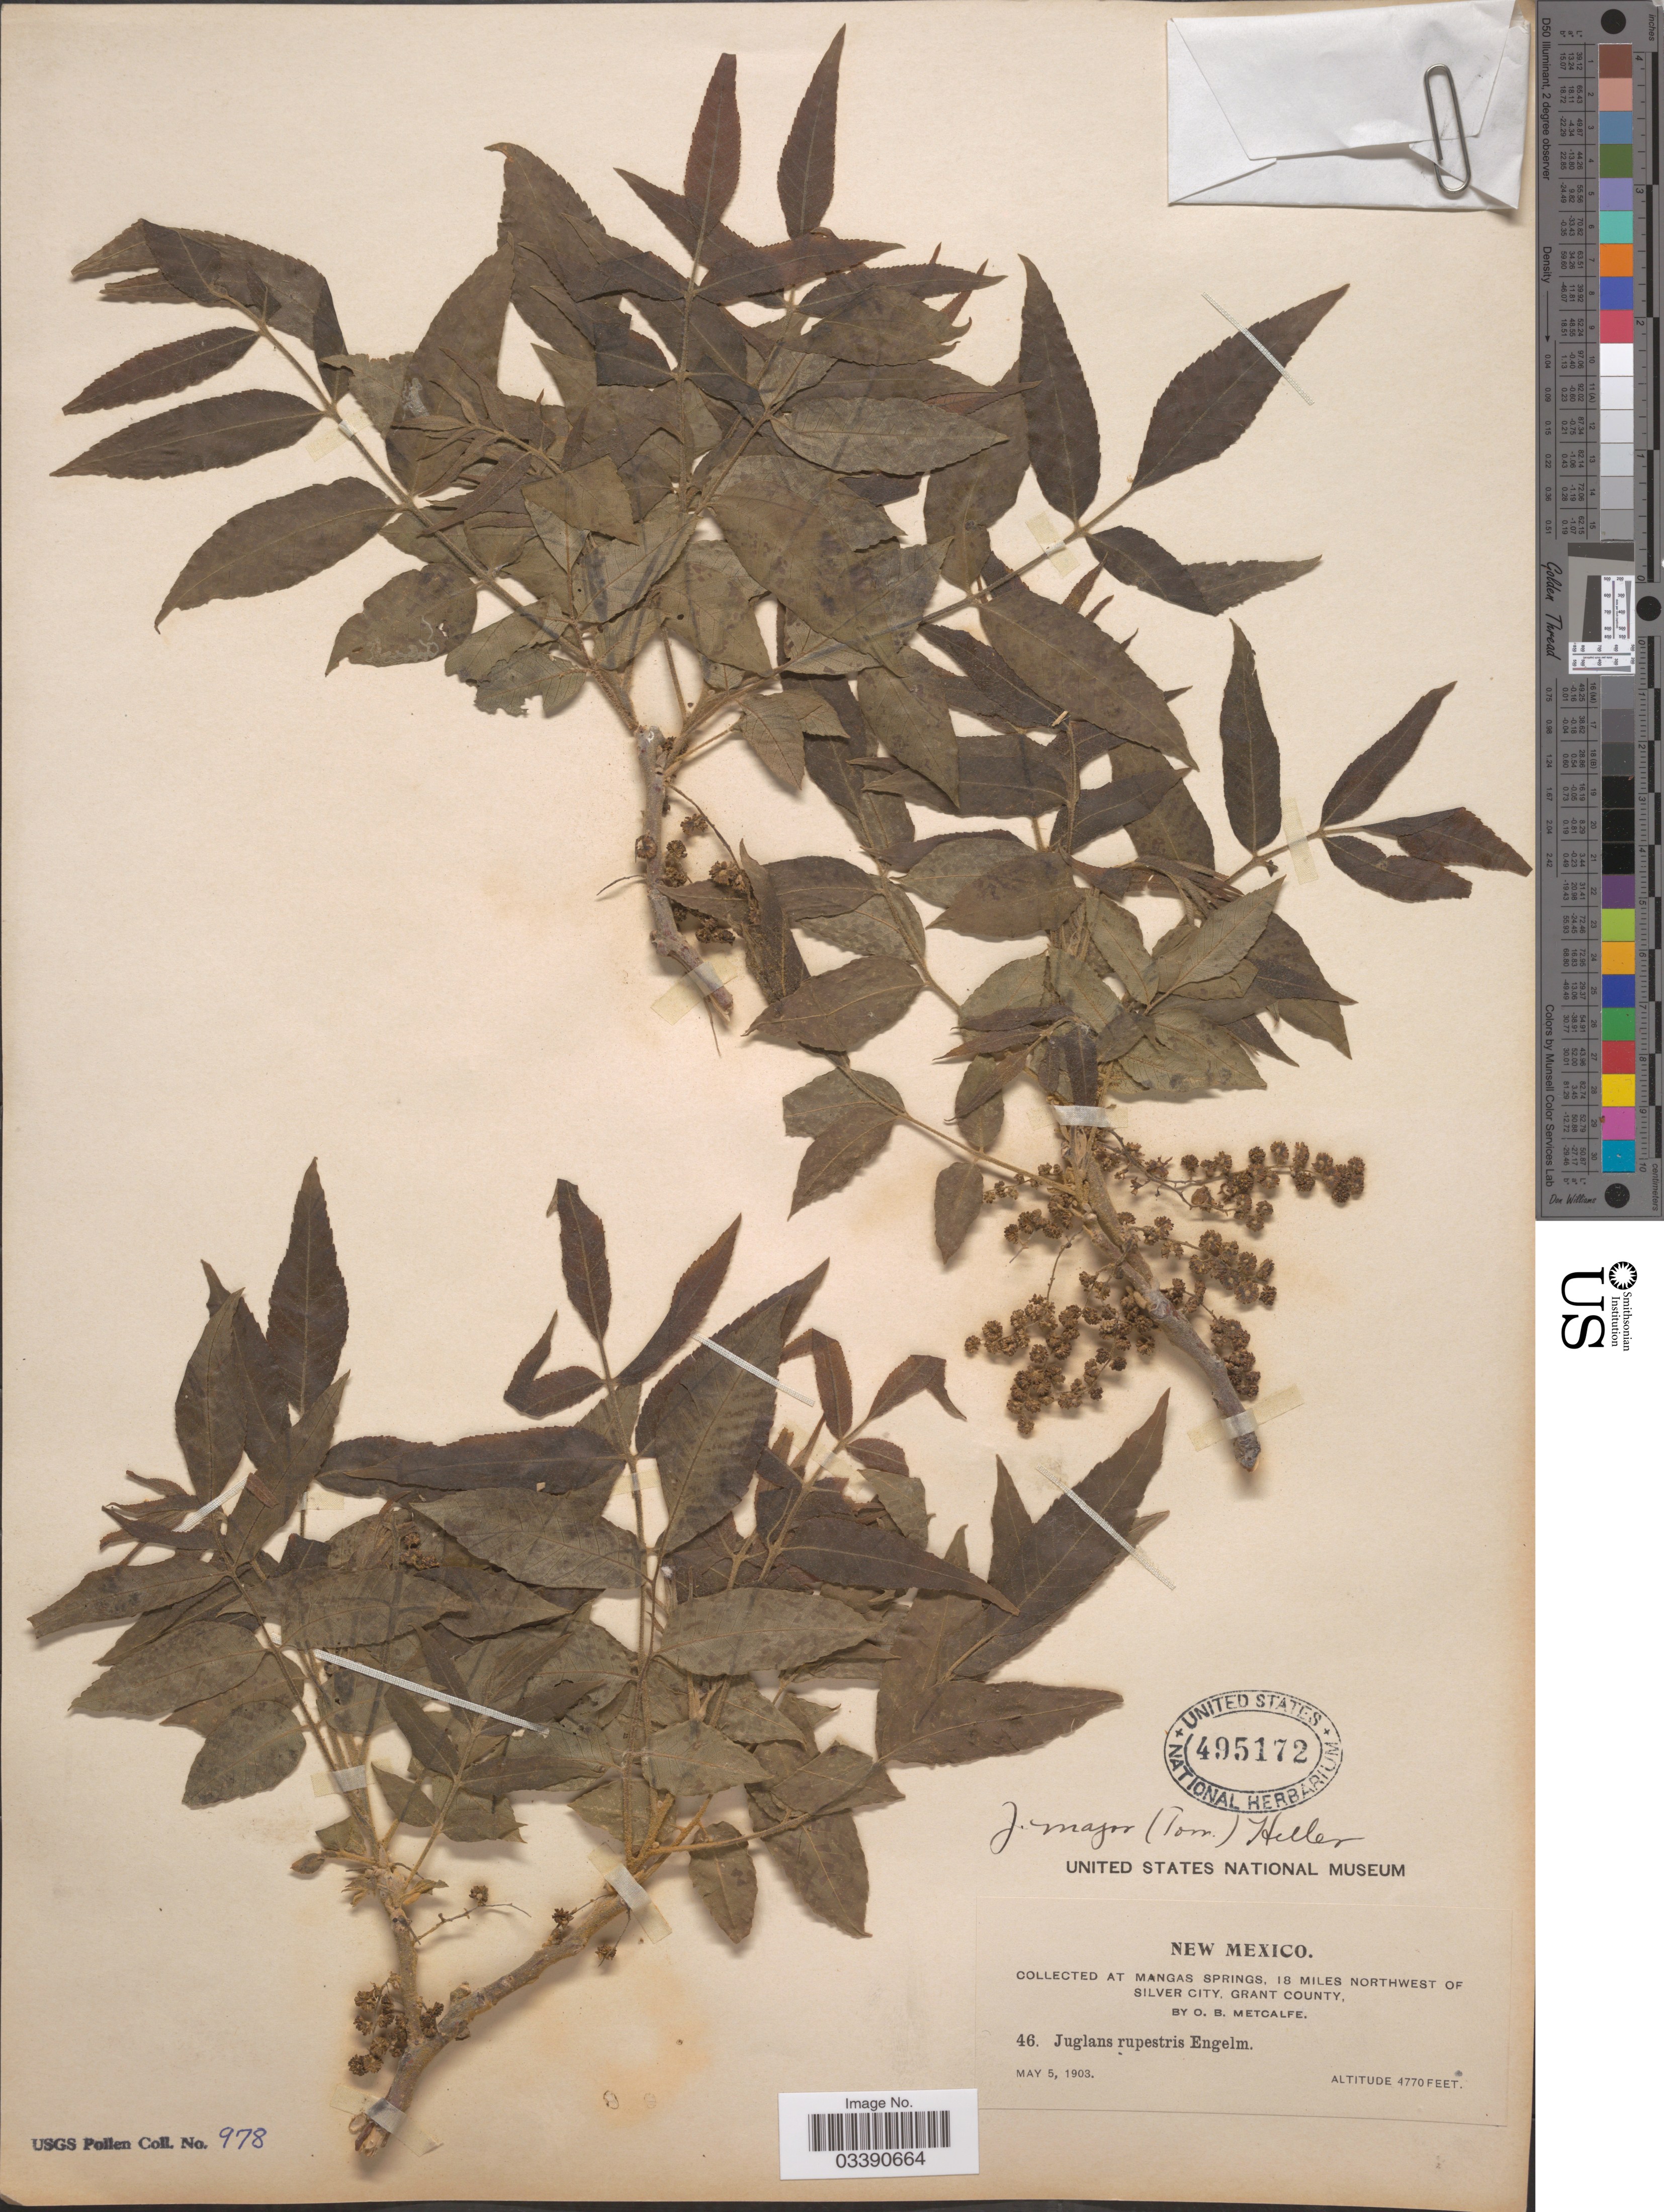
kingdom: Plantae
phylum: Tracheophyta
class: Magnoliopsida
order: Fagales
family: Juglandaceae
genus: Juglans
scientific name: Juglans major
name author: (Torr.) A. Heller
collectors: O. B. Metcalfe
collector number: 46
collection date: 1903-05-05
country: United States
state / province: New Mexico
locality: At Mangas Springs, 18 miles northwest of Silver City, Grant County.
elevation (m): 1454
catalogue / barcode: US 495172